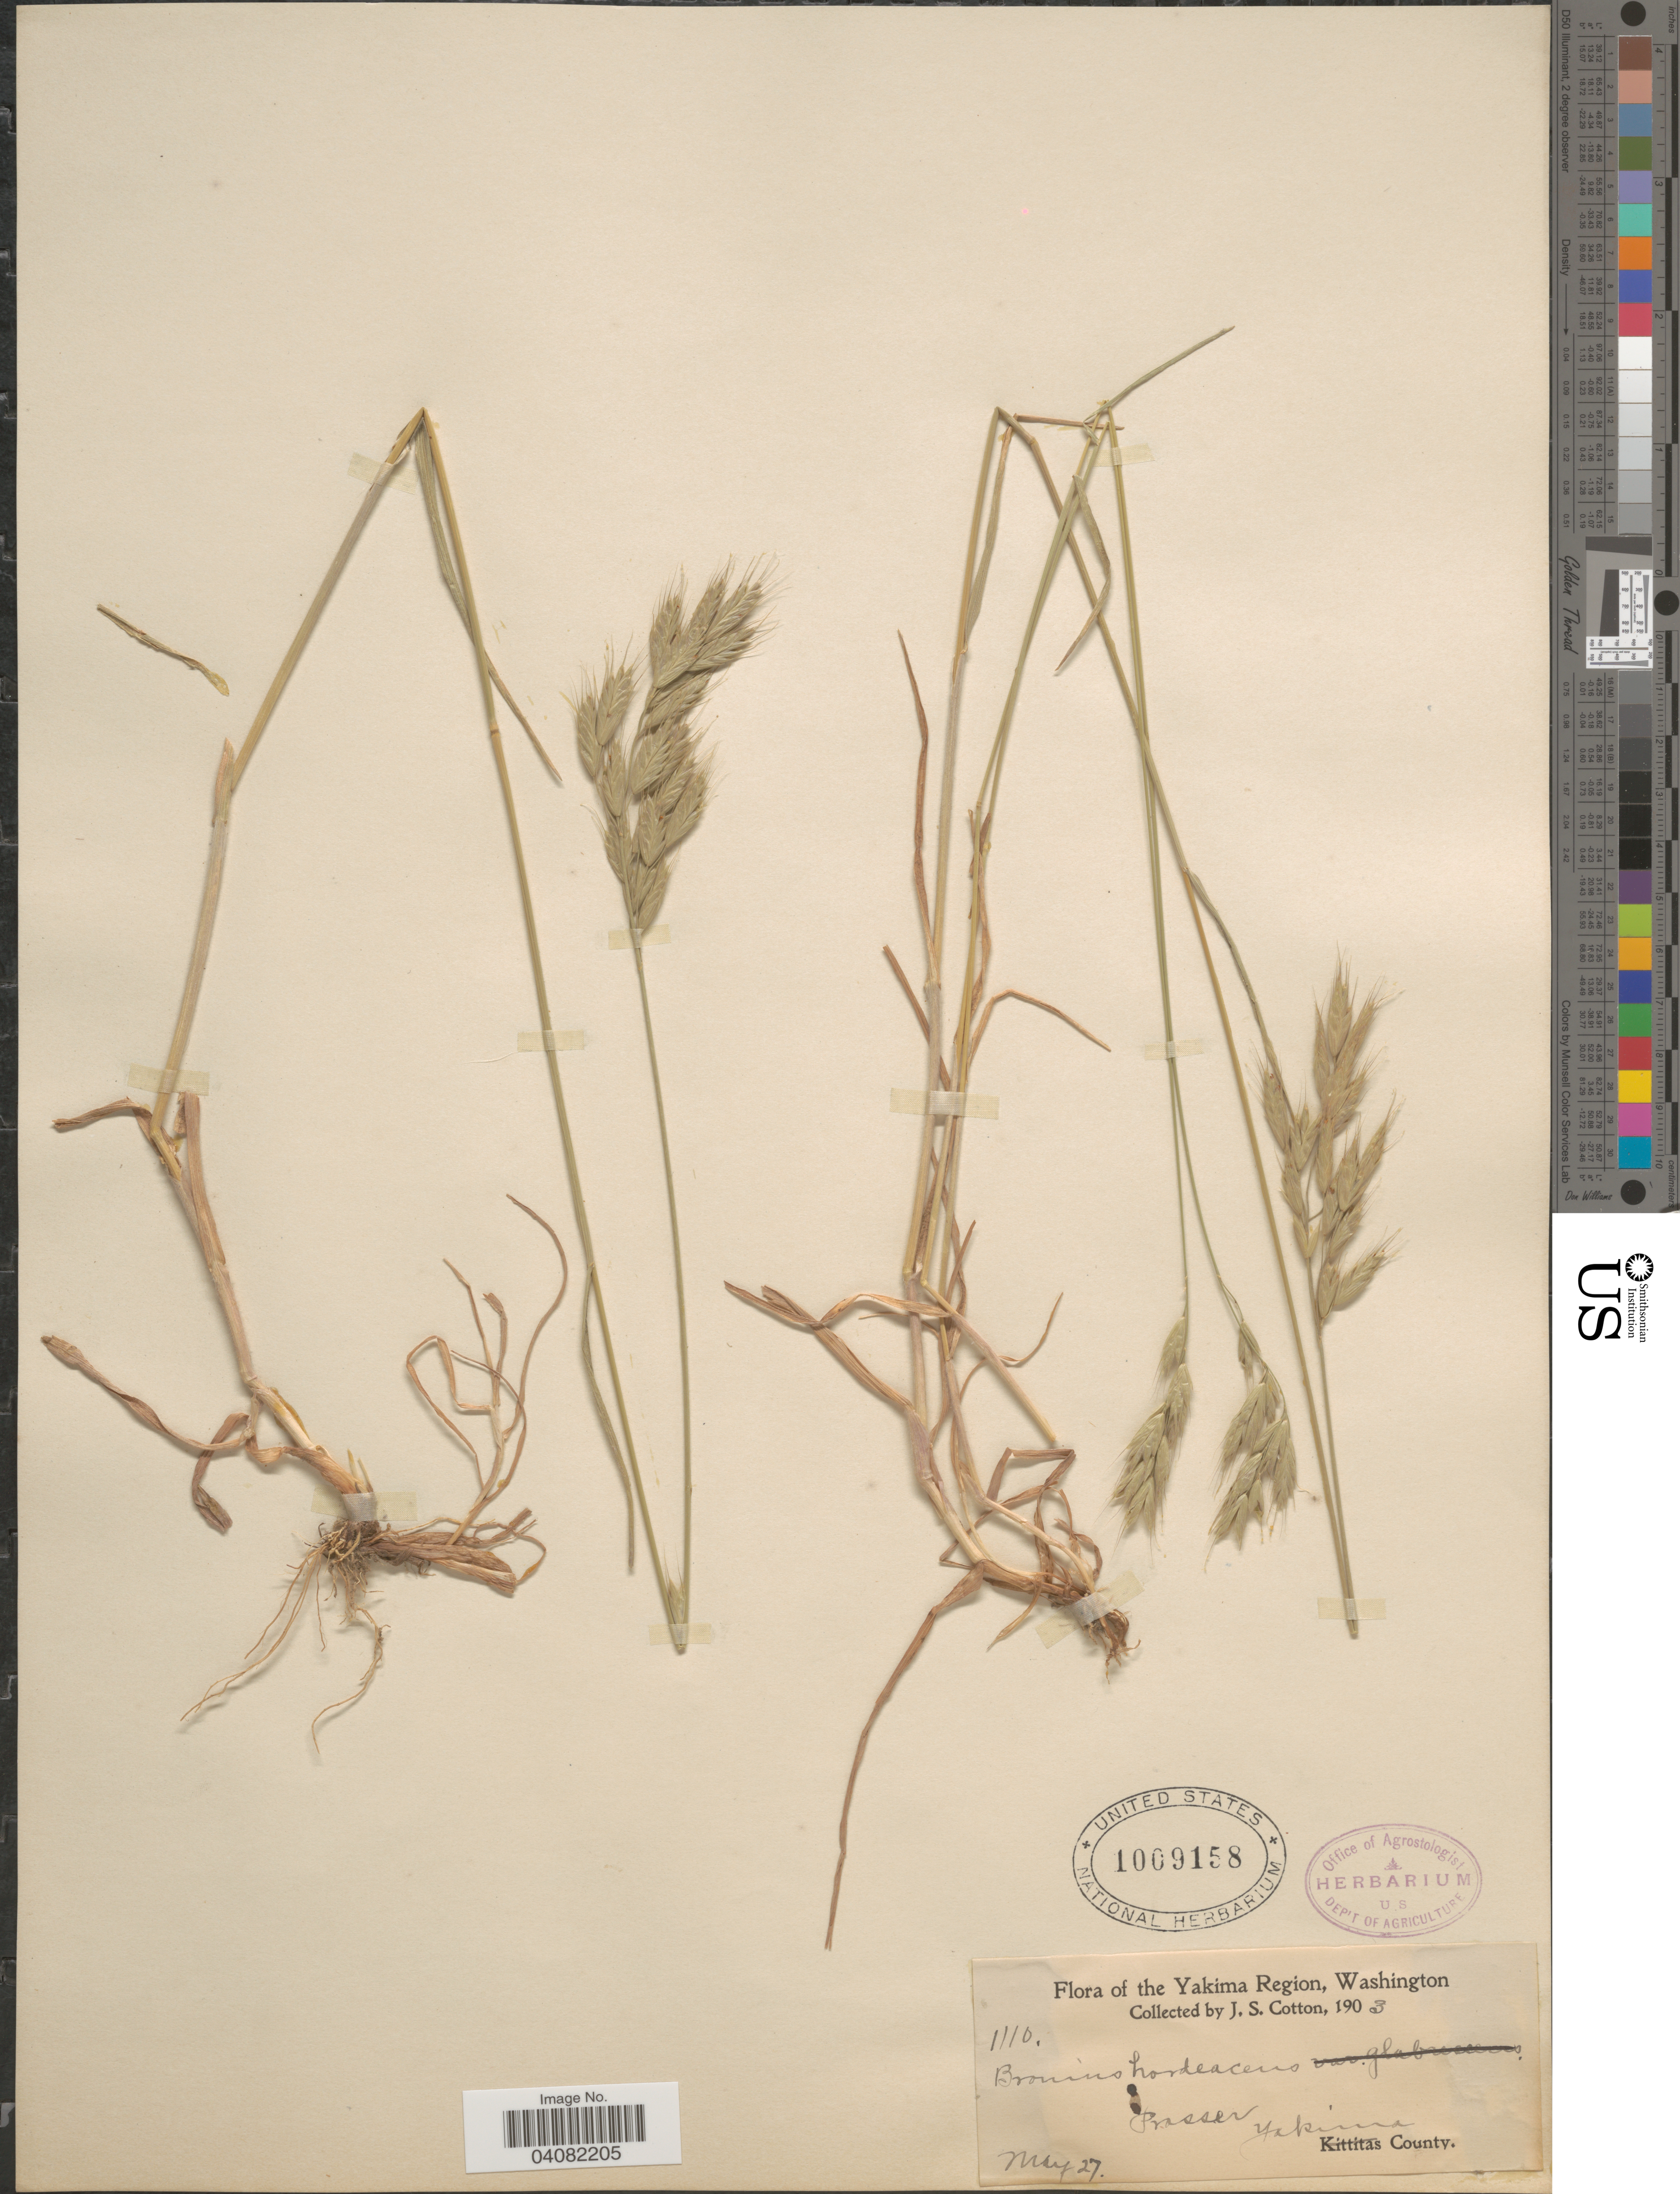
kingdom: Plantae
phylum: Tracheophyta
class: Liliopsida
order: Poales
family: Poaceae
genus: Bromus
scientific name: Bromus hordeaceus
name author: L.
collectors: J. S. Cotton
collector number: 1110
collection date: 1903-05-27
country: United States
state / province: Washington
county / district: Yakima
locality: The Yakima Region. Prosser Yakima County.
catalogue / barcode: US 1009158